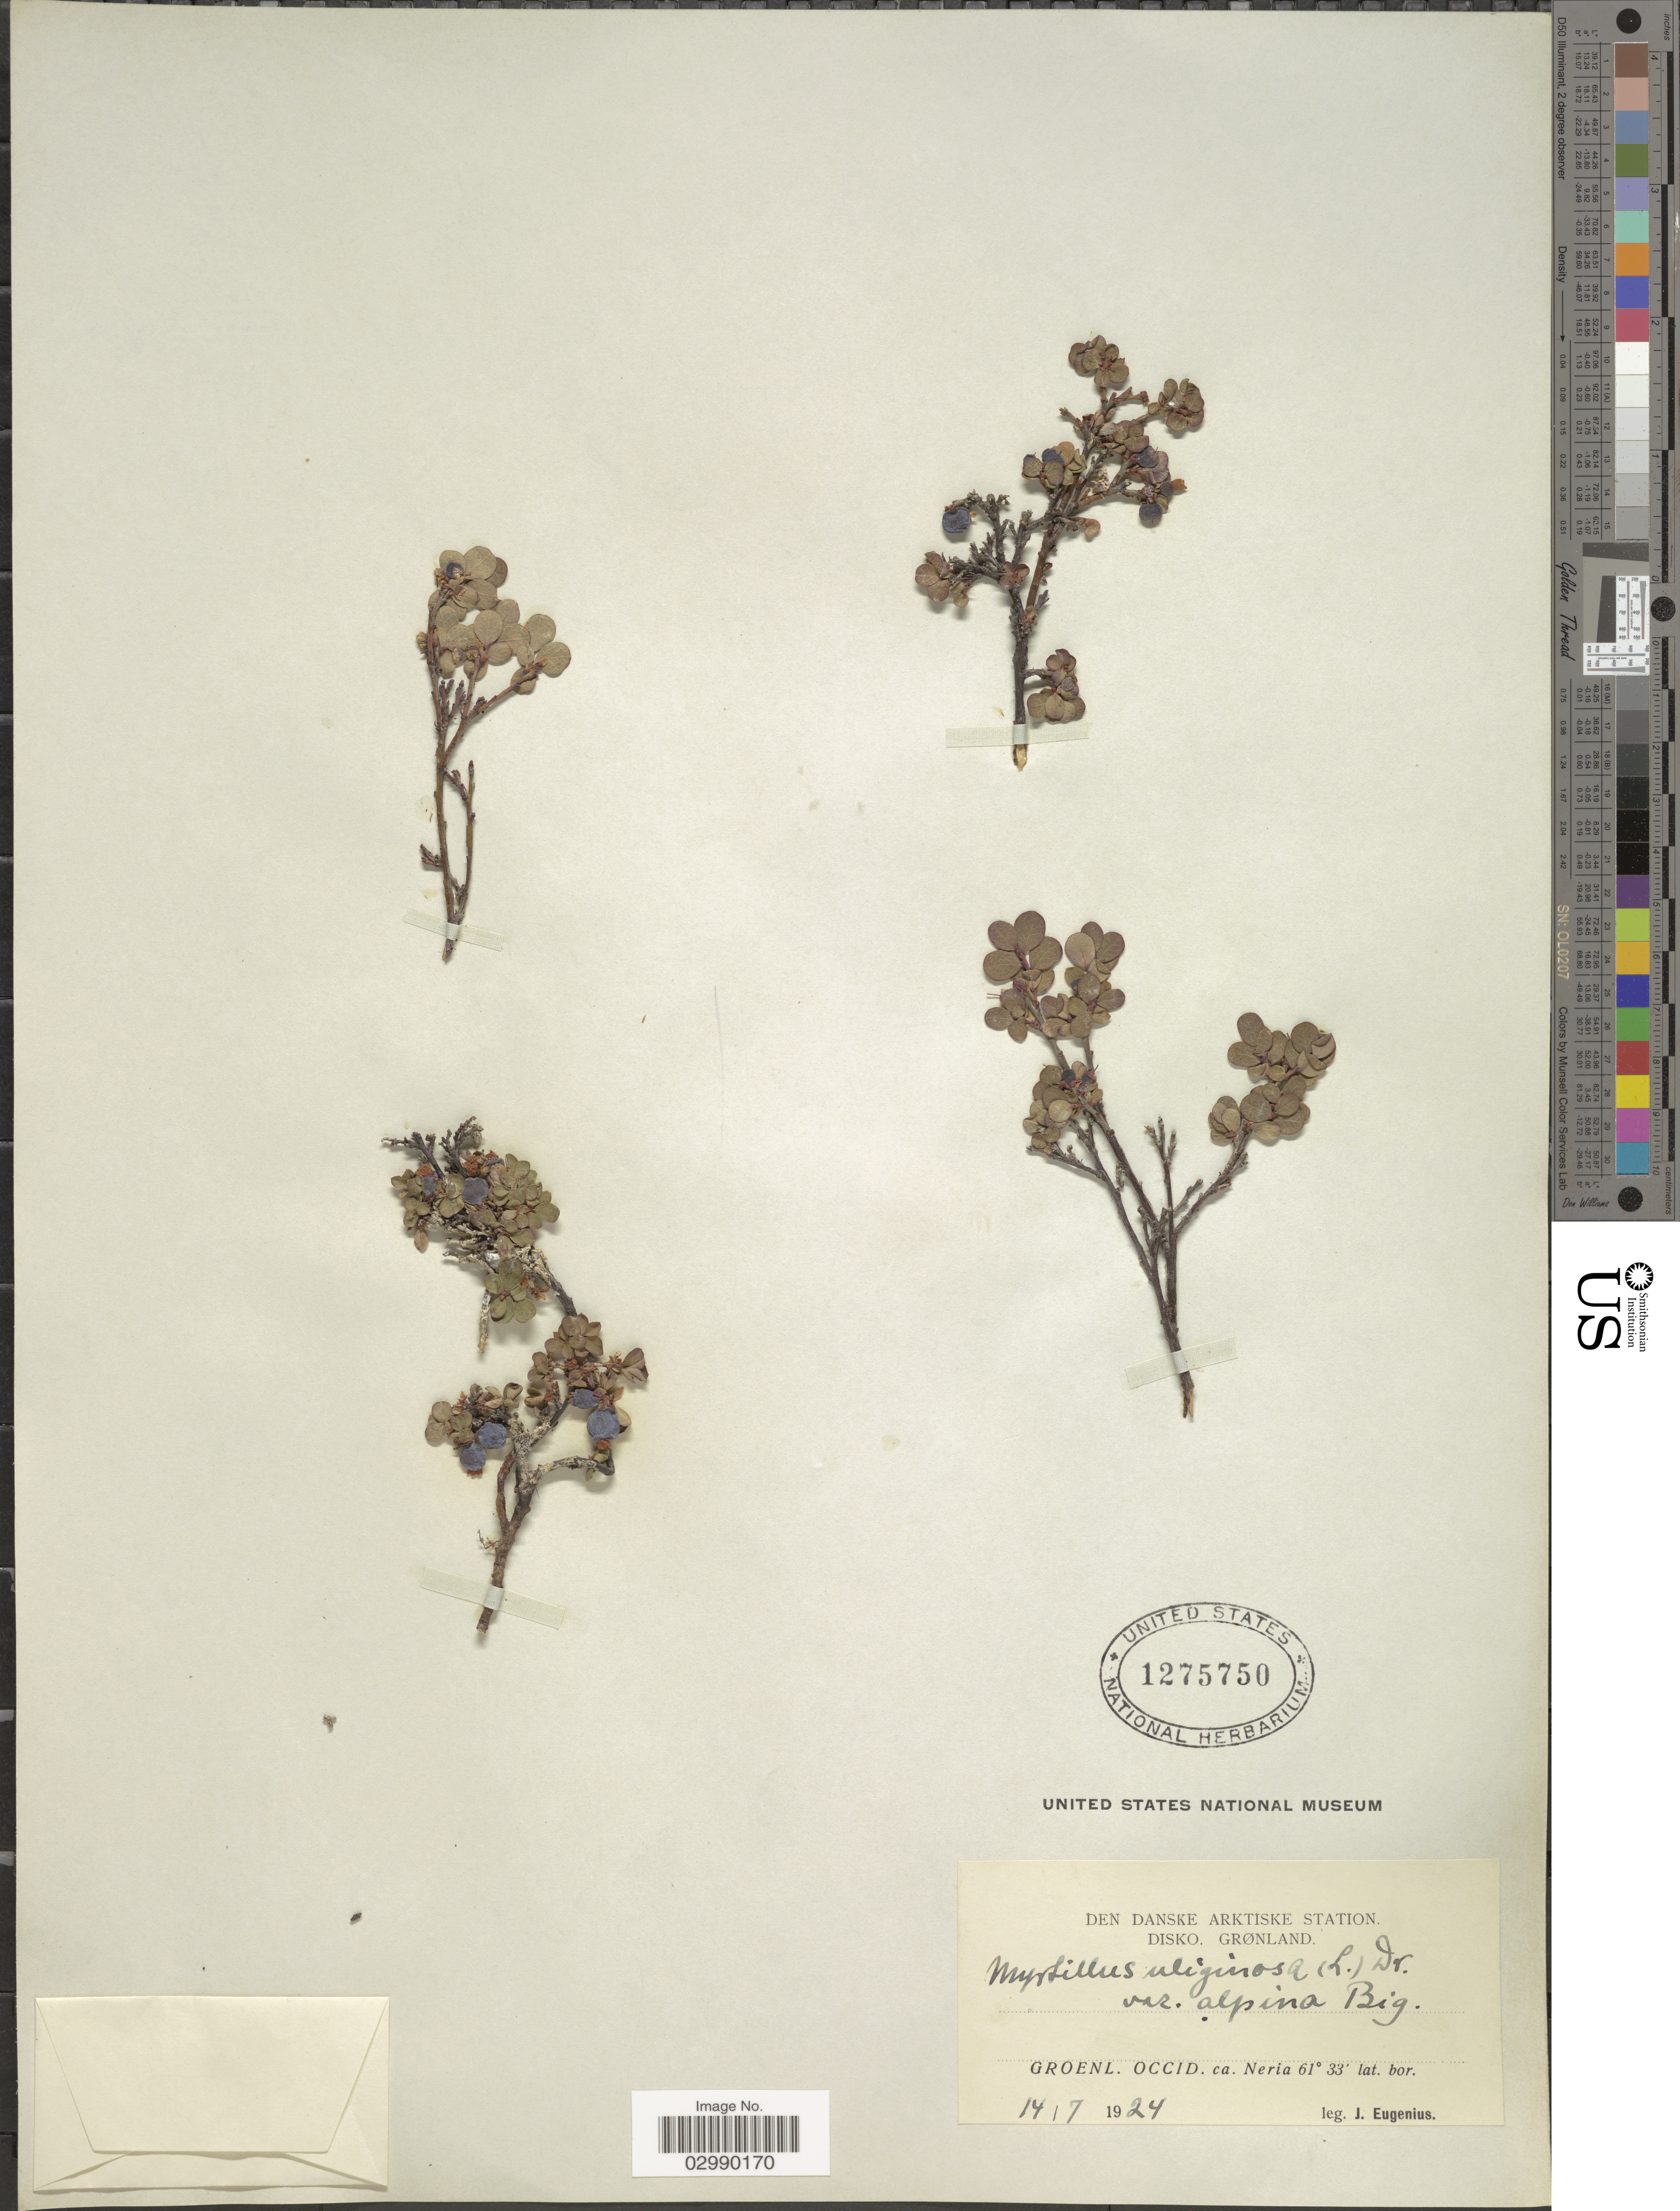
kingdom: Plantae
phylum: Tracheophyta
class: Magnoliopsida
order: Ericales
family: Ericaceae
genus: Vaccinium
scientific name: Vaccinium uliginosum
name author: L.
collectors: J. Eugenius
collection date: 1924-07-14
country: Greenland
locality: Den Danske Arktiske Station, Disko. Gronland, Groenl. Occid. ca. Neria.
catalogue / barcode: US 1275750